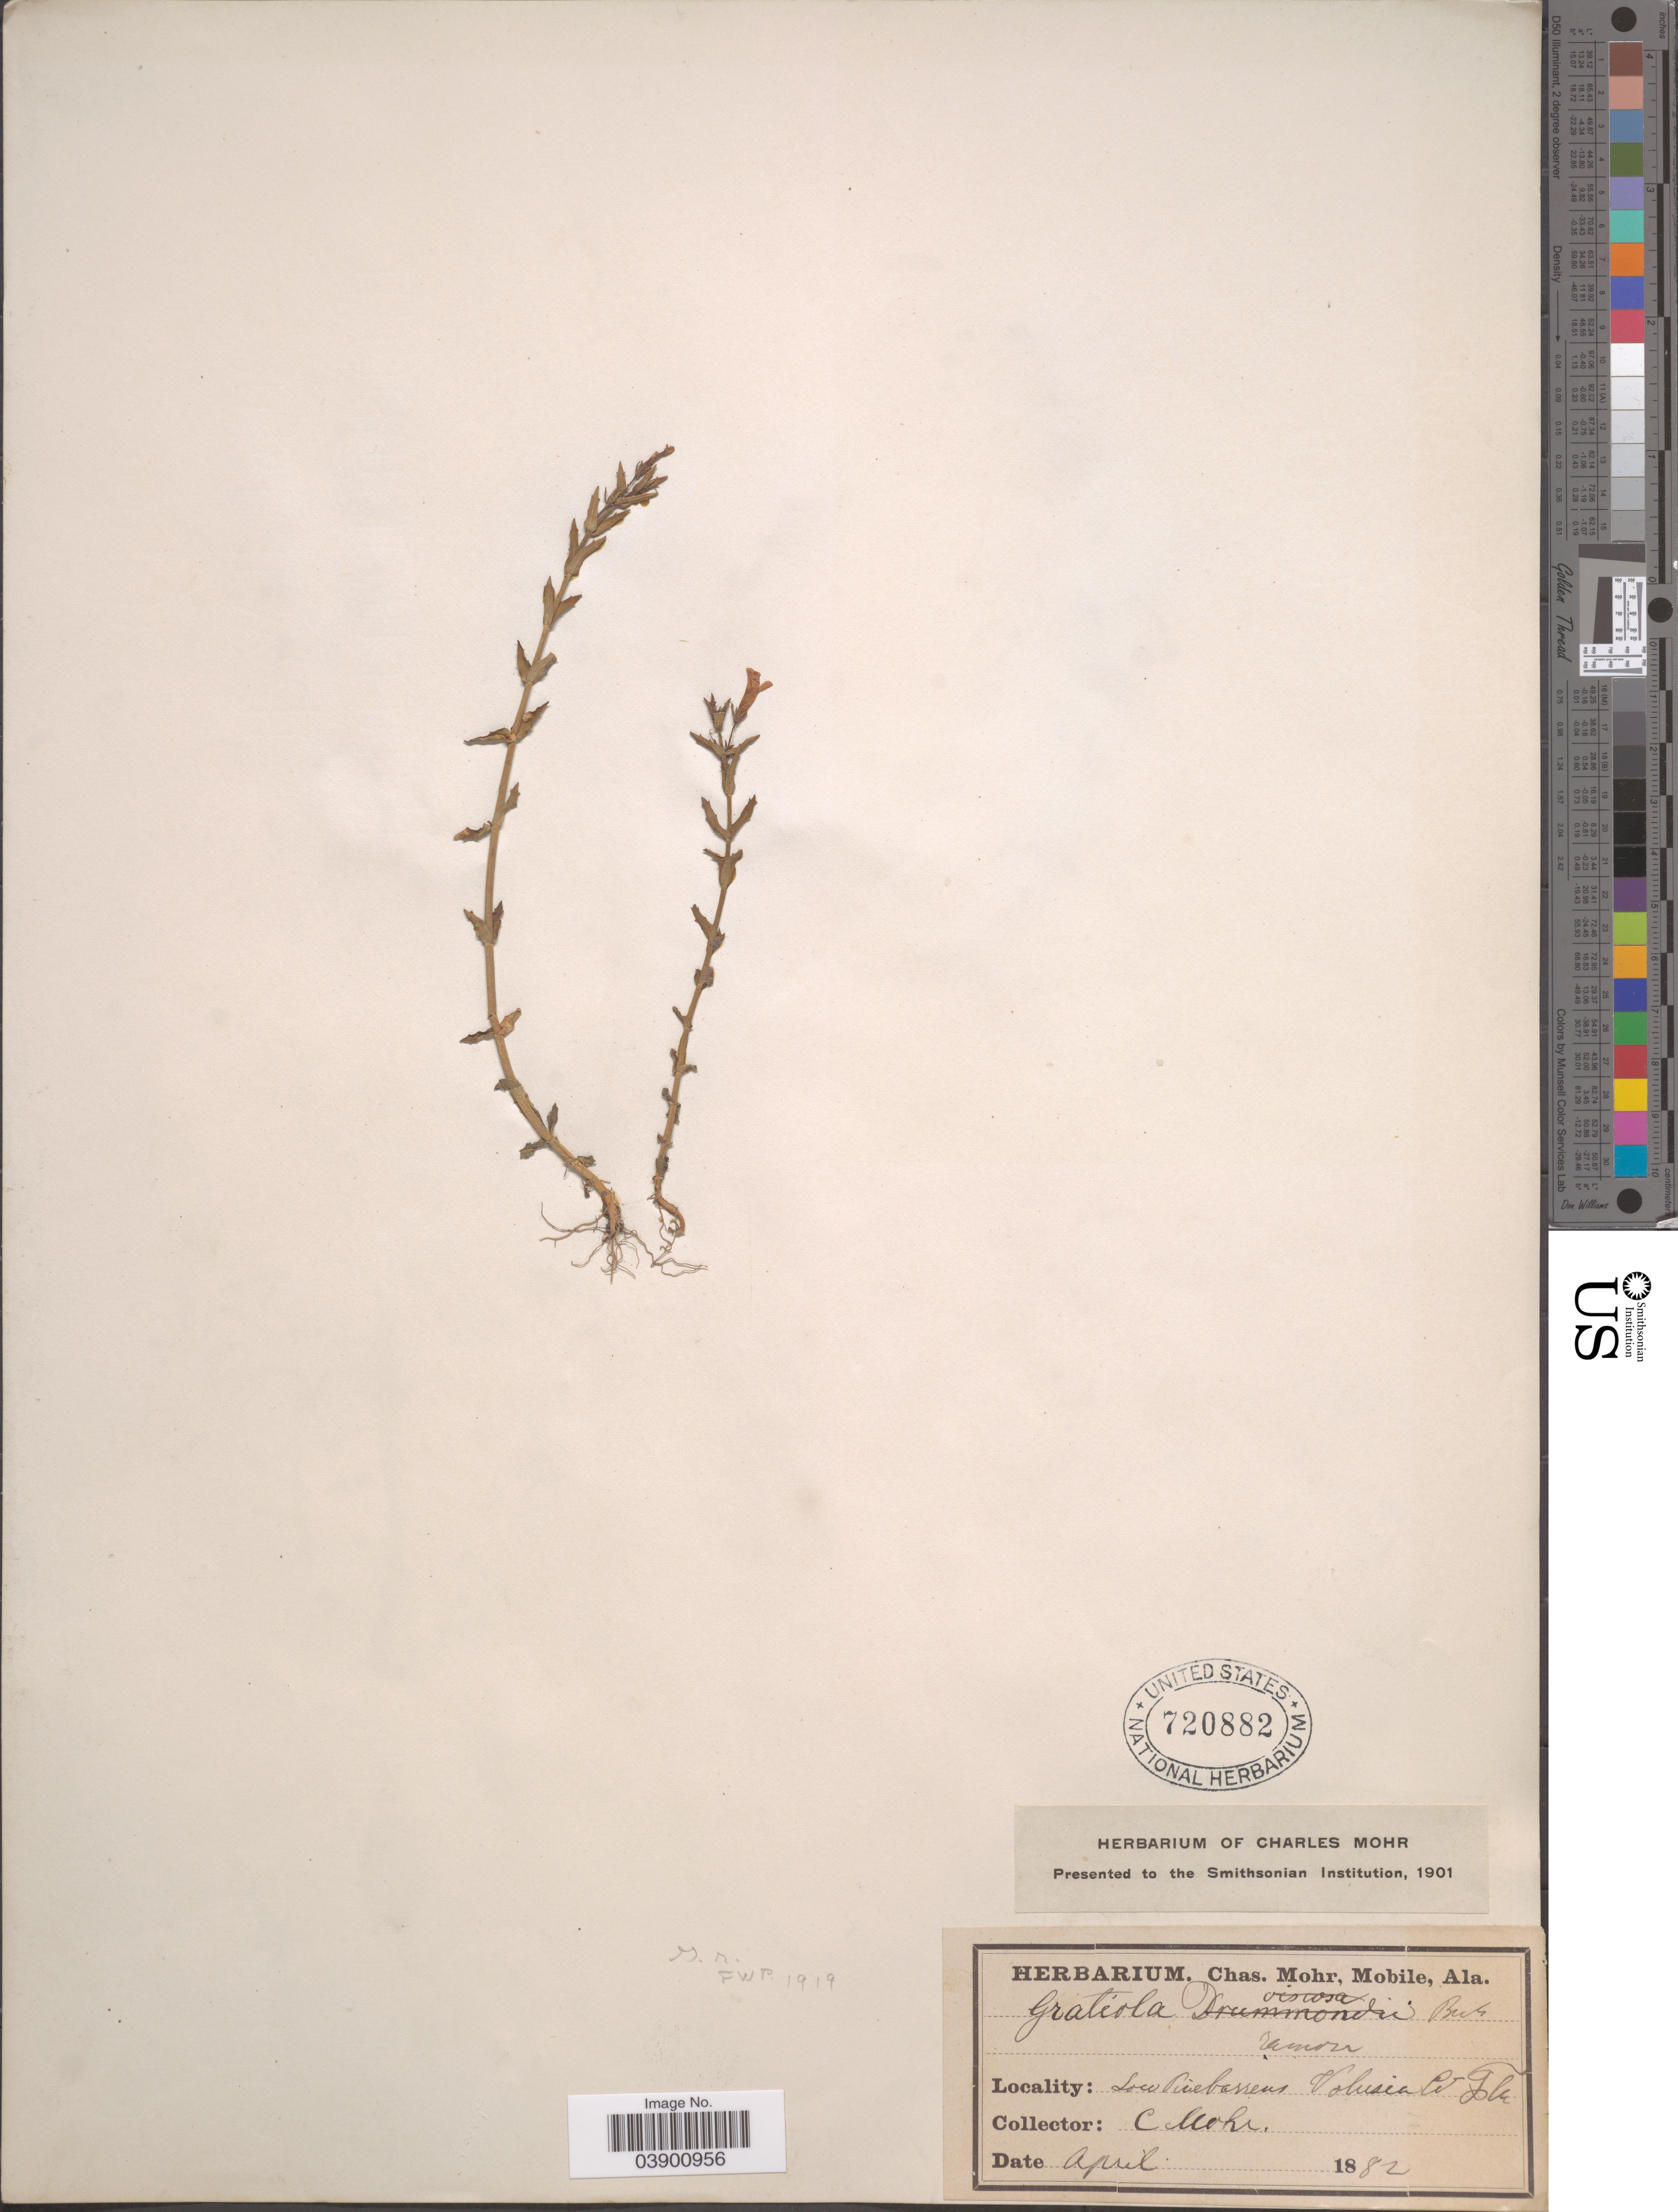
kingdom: Plantae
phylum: Tracheophyta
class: Magnoliopsida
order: Lamiales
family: Plantaginaceae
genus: Gratiola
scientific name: Gratiola ramosa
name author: Walter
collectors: Mohr, C. T. (herbarium)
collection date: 1882-04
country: United States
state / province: Florida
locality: Volusia Co.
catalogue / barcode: US 720882